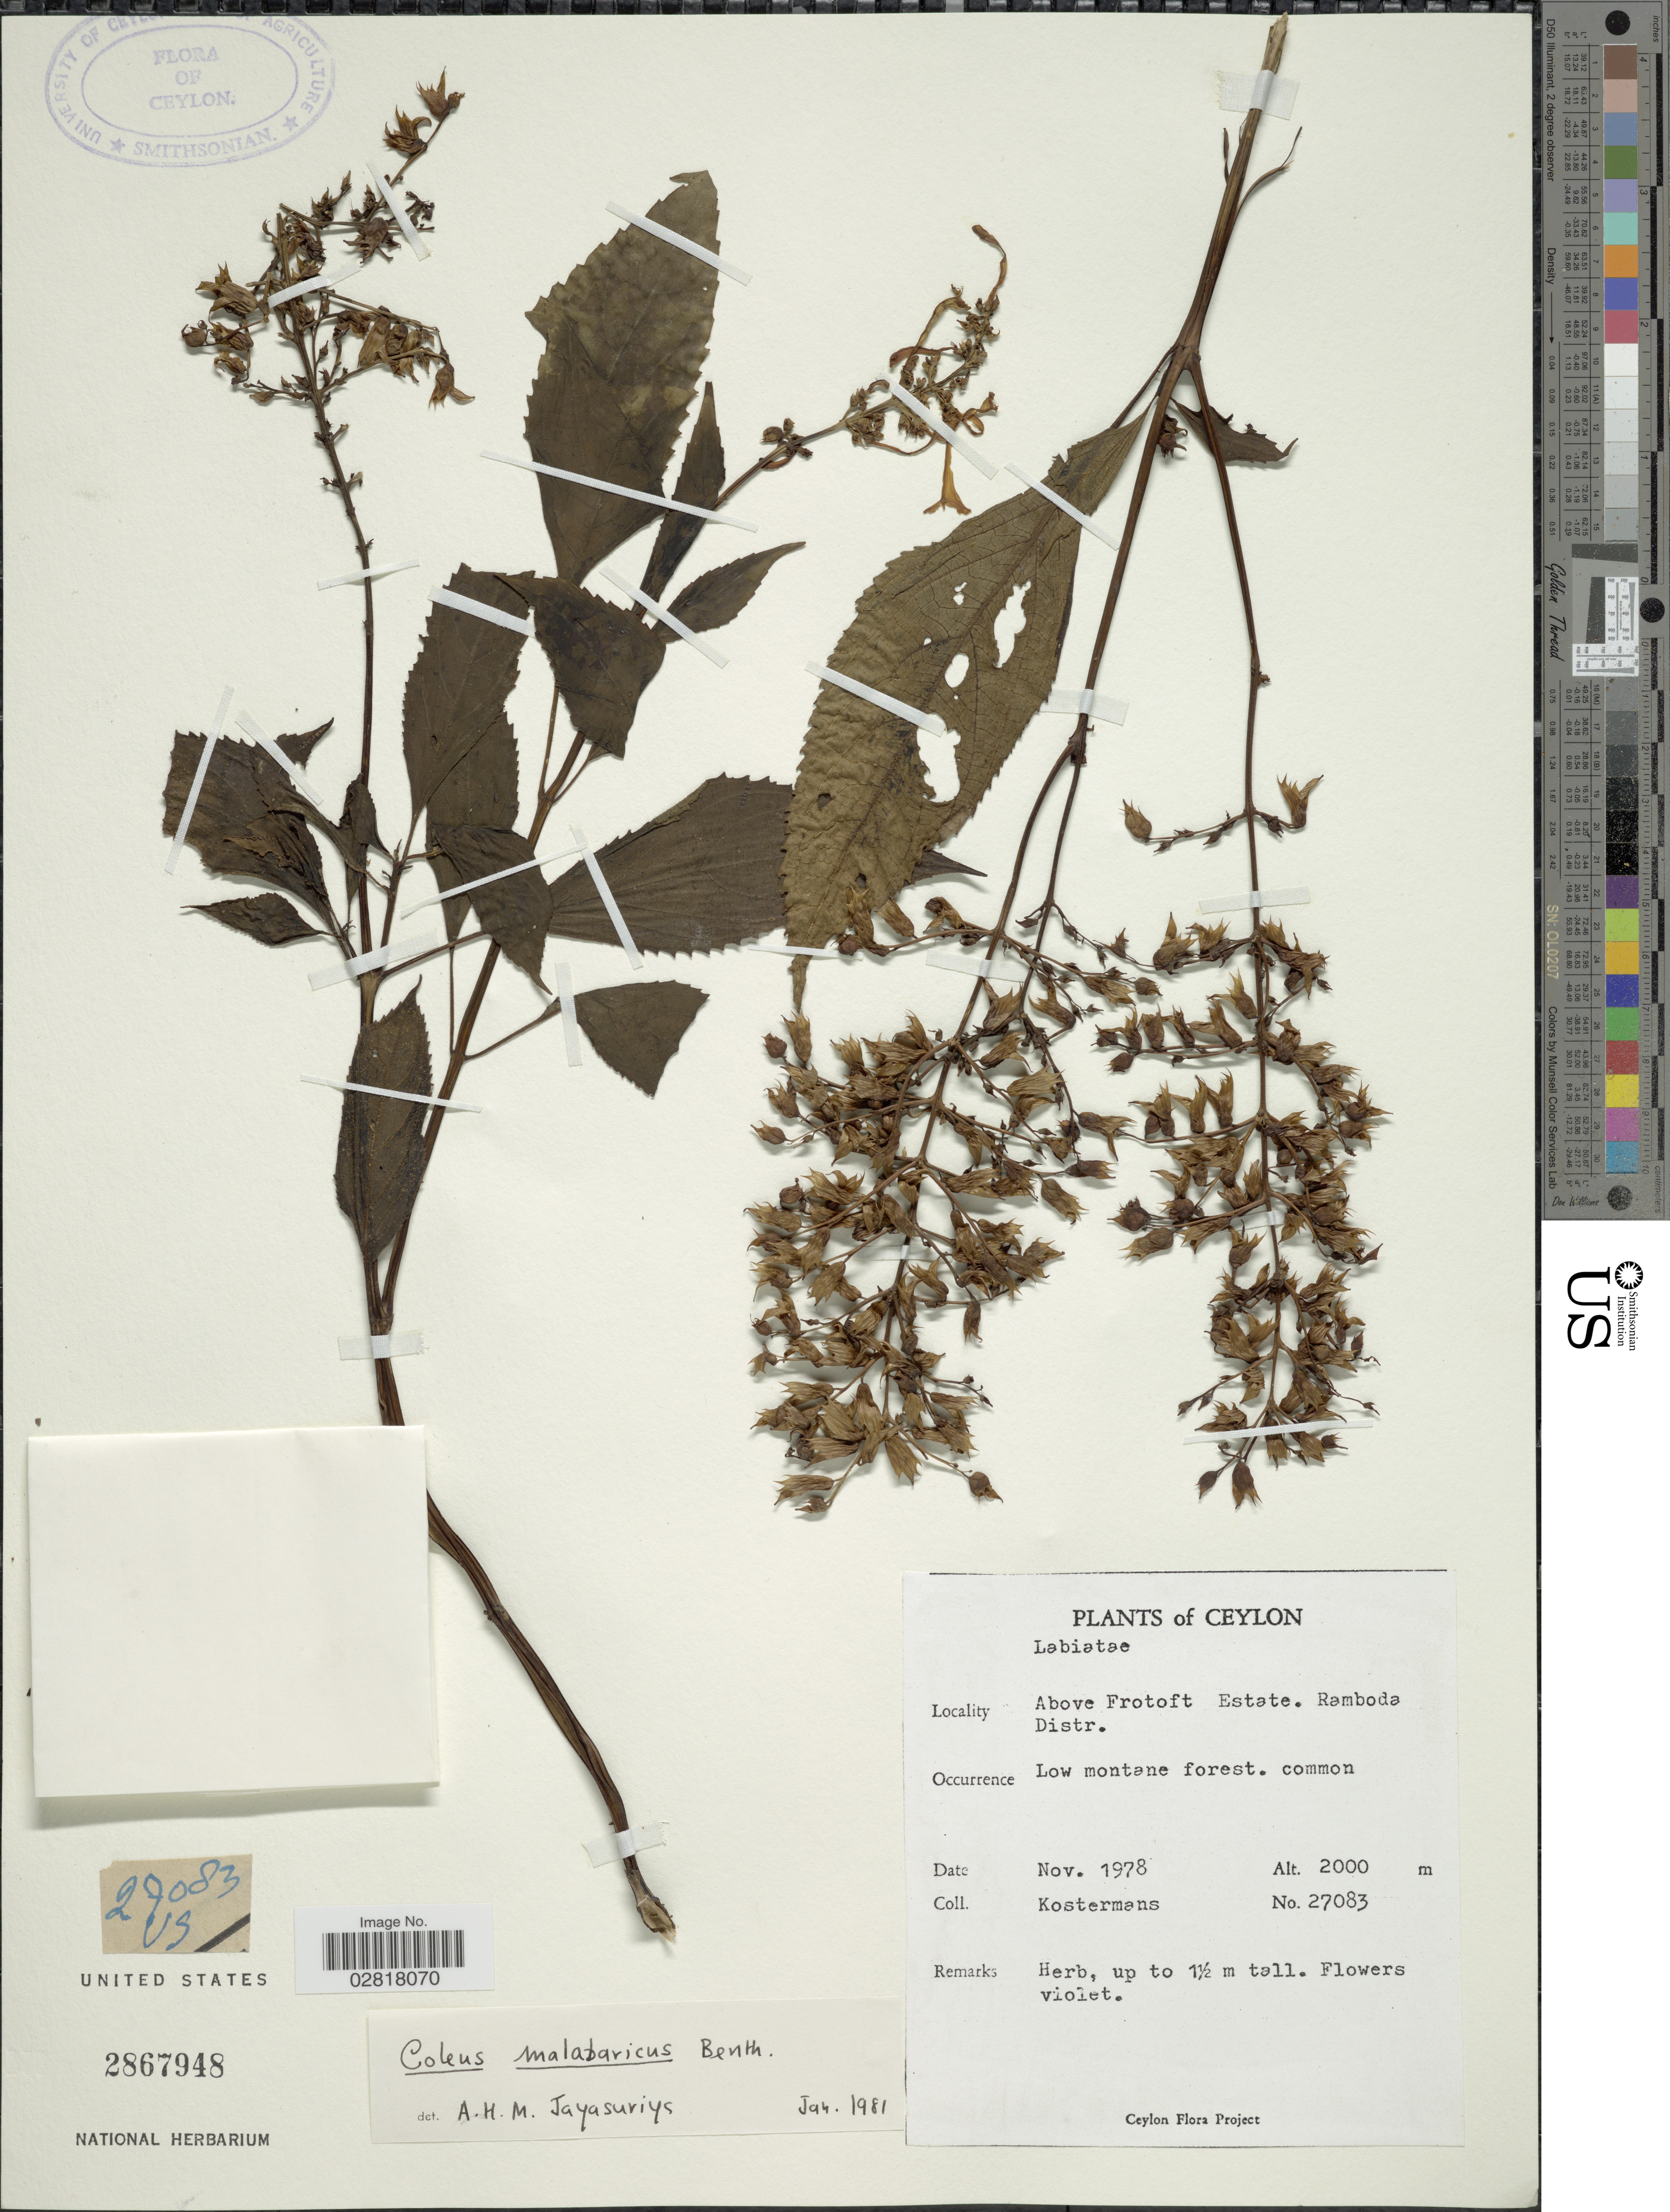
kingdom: Plantae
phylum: Tracheophyta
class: Magnoliopsida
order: Lamiales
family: Lamiaceae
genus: Plectranthus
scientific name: Plectranthus malabaricus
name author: (Benth.) R.H. Willemse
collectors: Kostermans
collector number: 27083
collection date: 1978-11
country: Sri Lanka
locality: Ceylon, above Frotoft Estate, Ramboda Distr.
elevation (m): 2000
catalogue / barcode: US 2867948